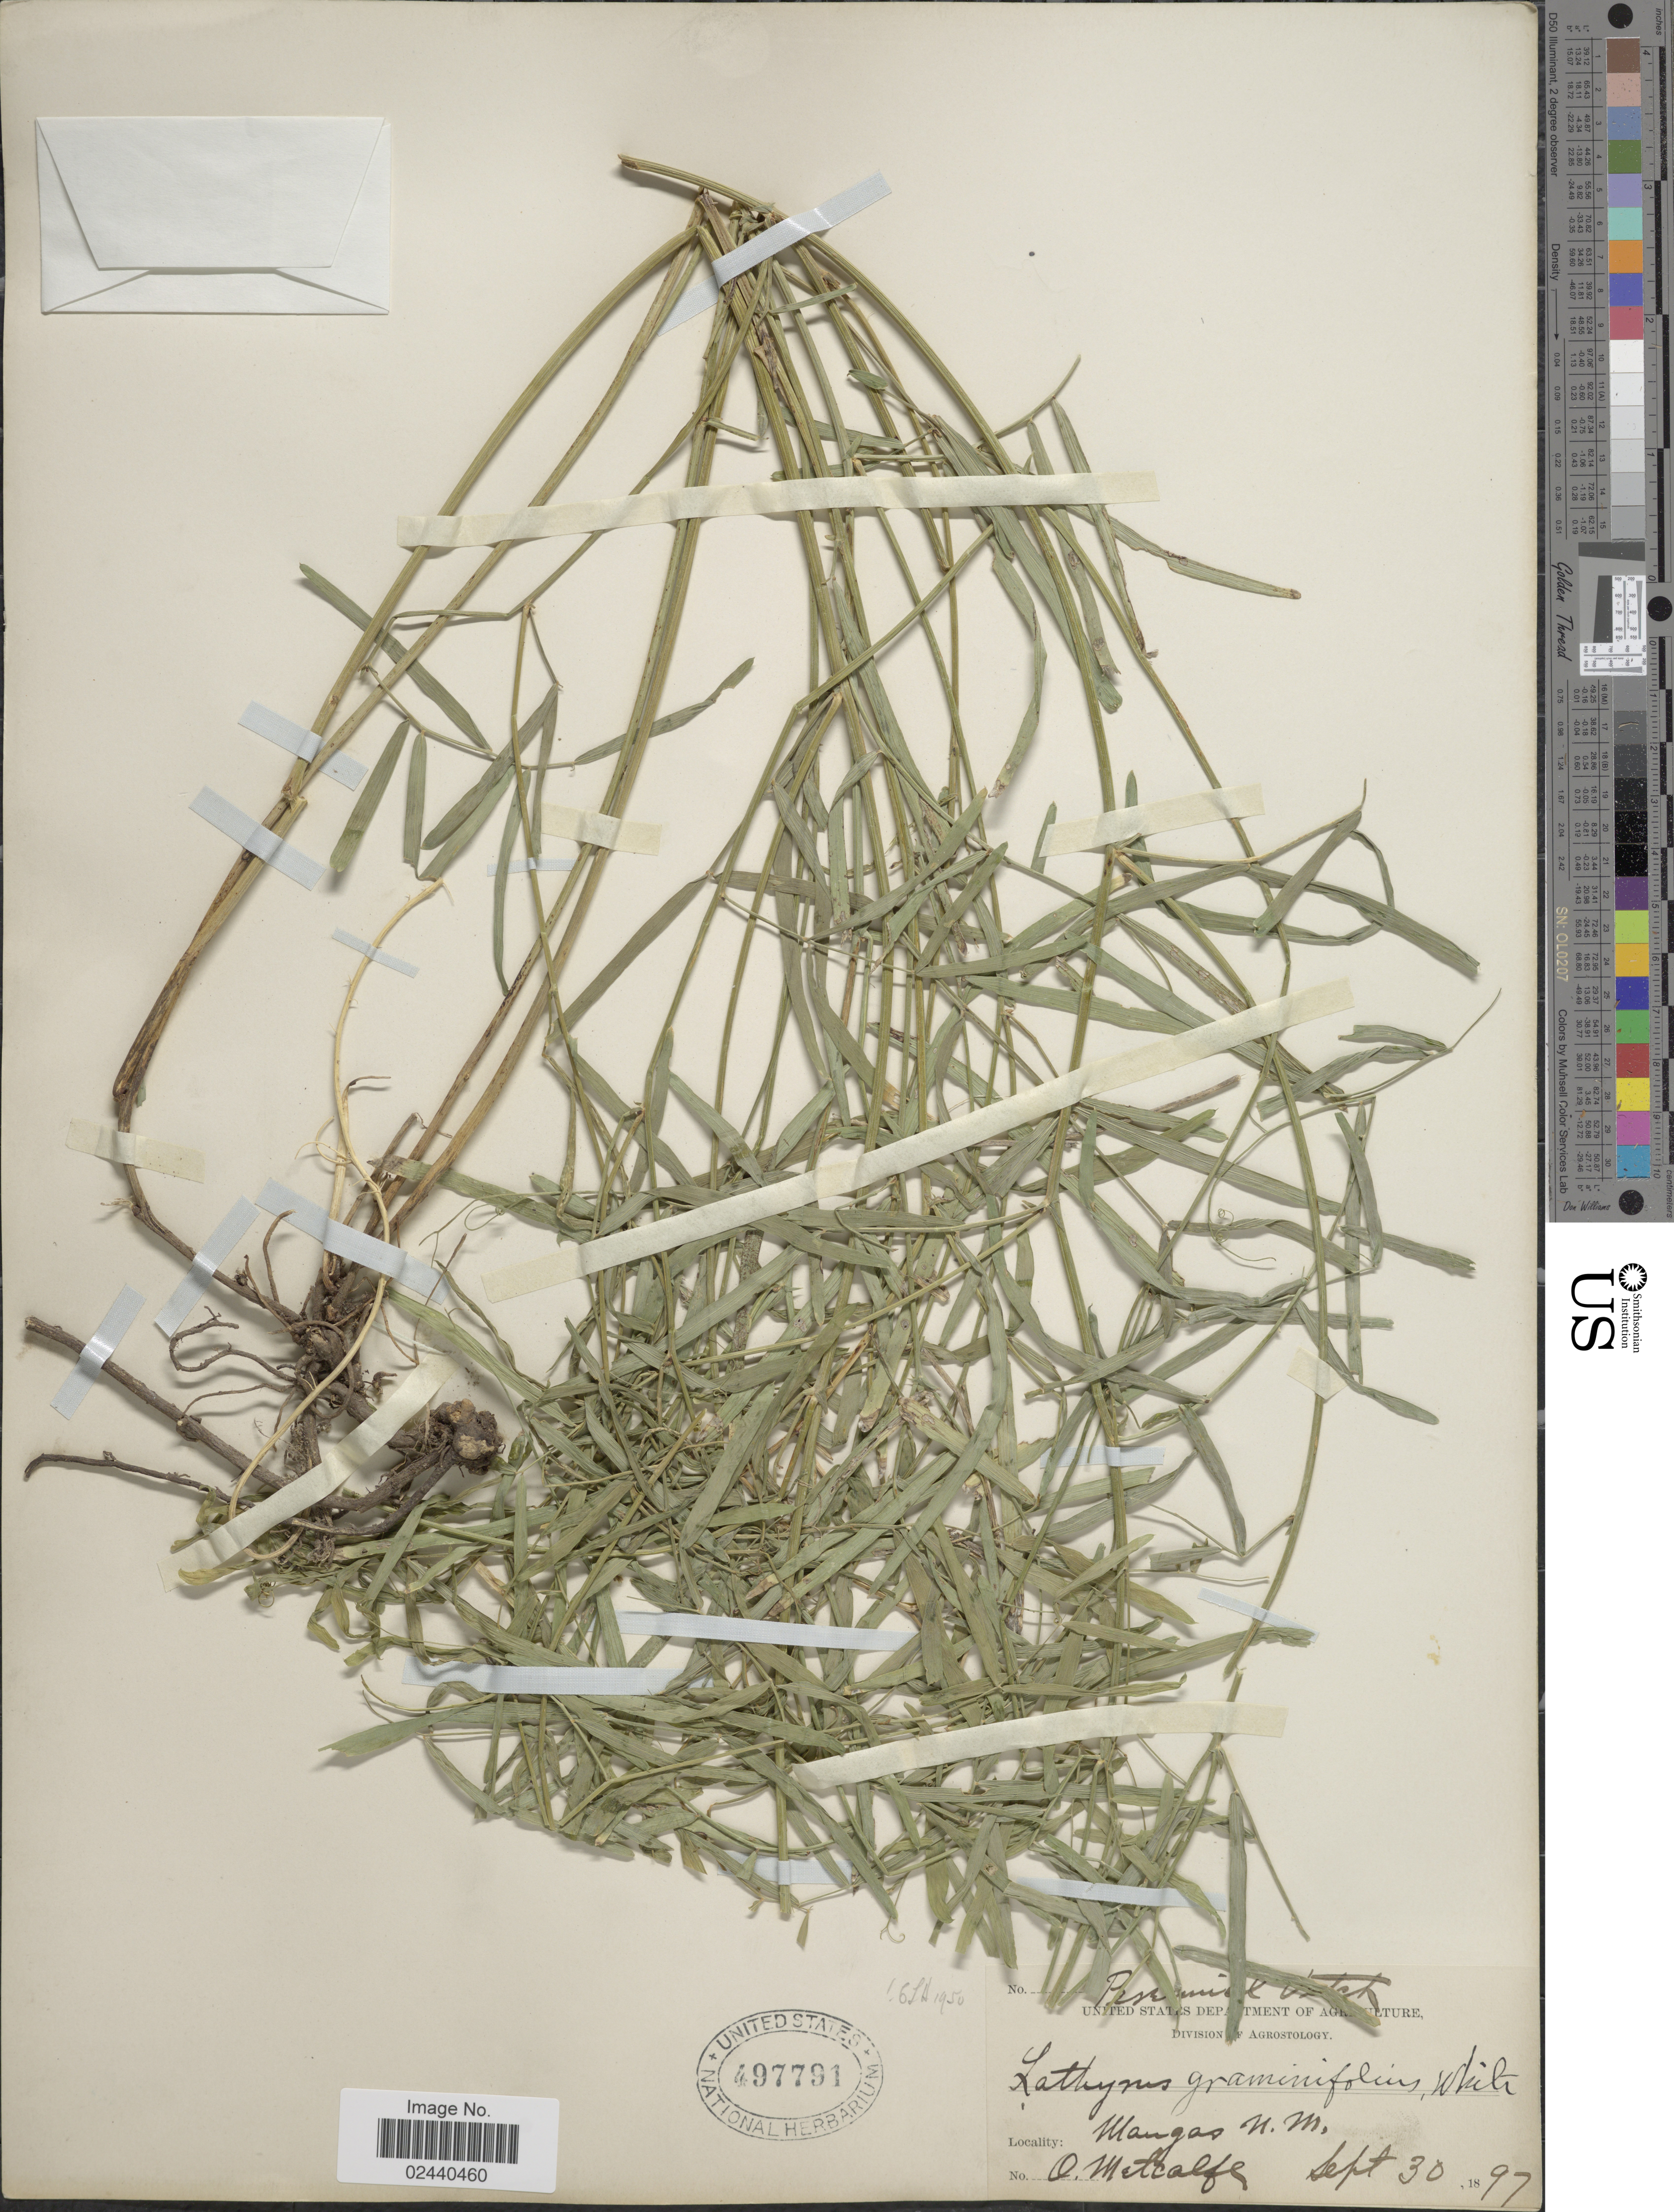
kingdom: Plantae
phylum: Tracheophyta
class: Magnoliopsida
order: Fabales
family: Fabaceae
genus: Lathyrus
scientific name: Lathyrus graminifolius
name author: (S. Watson) T.G. White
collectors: O. B. Metcalfe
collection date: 1897-09-30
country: United States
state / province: New Mexico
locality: Mangas, N.M.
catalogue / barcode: US 497791